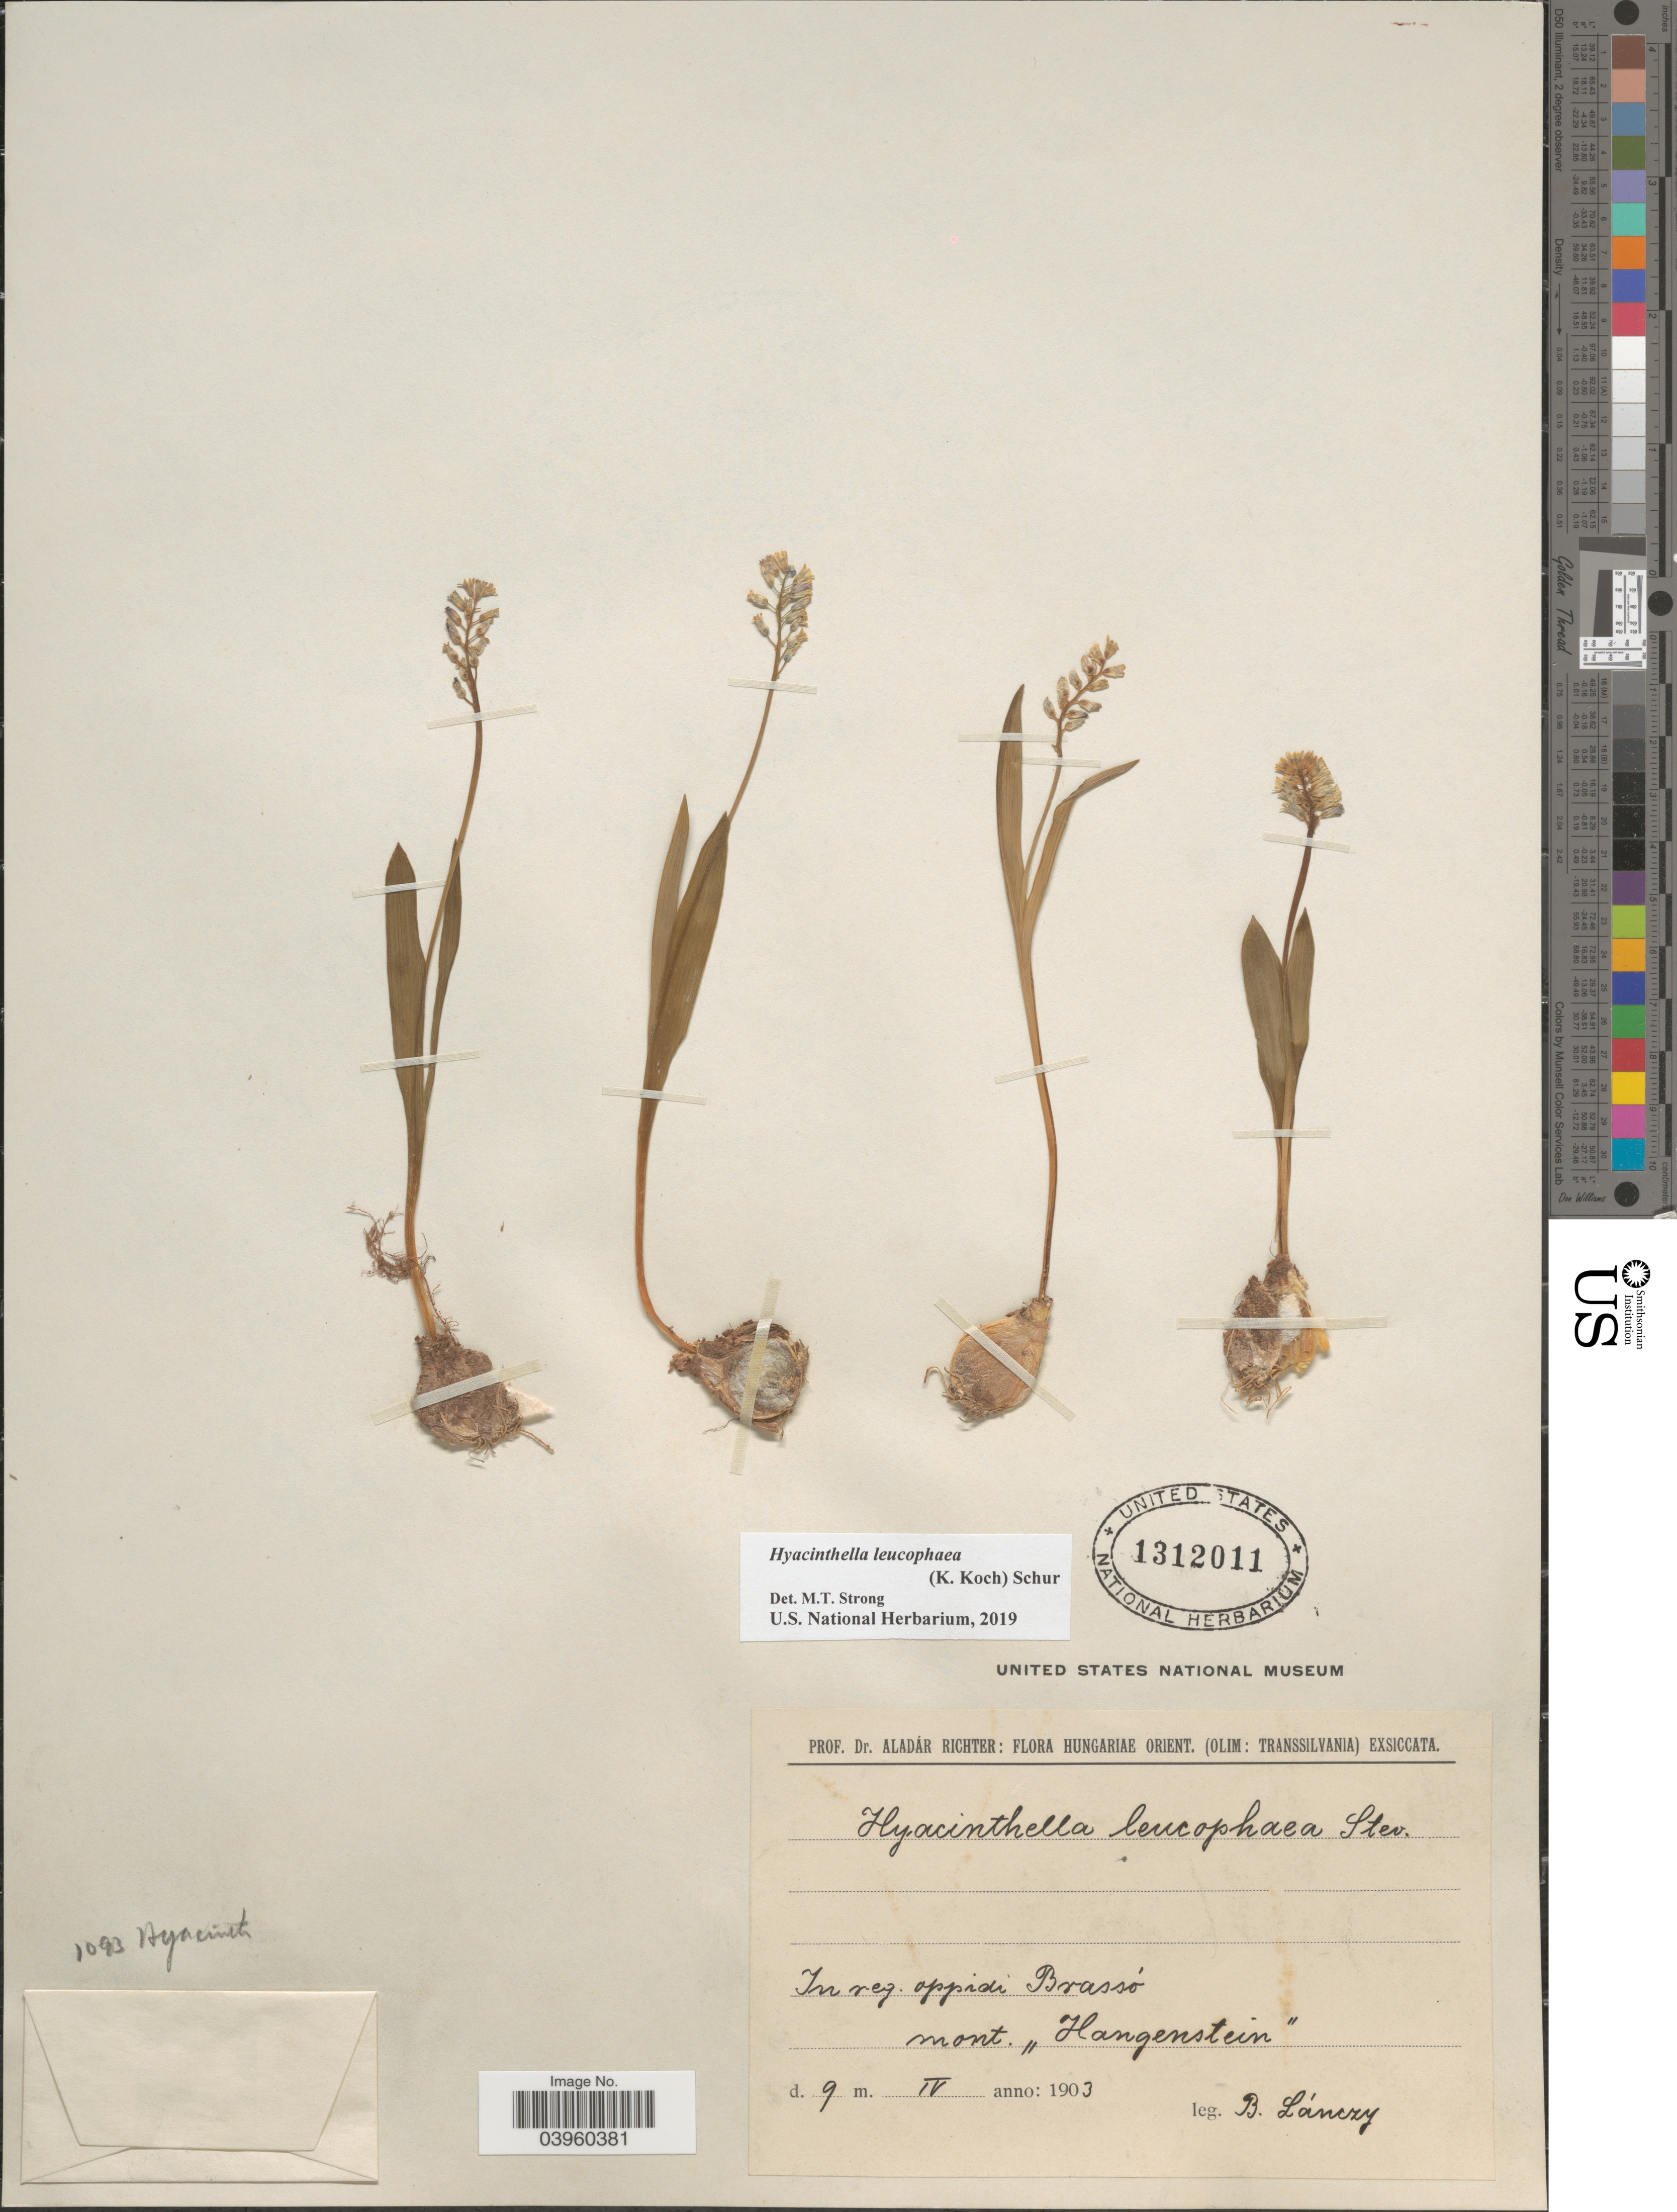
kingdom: Plantae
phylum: Tracheophyta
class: Liliopsida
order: Asparagales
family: Asparagaceae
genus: Hyacinthella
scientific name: Hyacinthella leucophaea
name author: (K. Koch) Schur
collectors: B. Lánczy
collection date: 1903-04-09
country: Hungary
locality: Hungariae Orient. In reg. oppidi Brassó mont. "Hangenstein".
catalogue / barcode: US 1312011